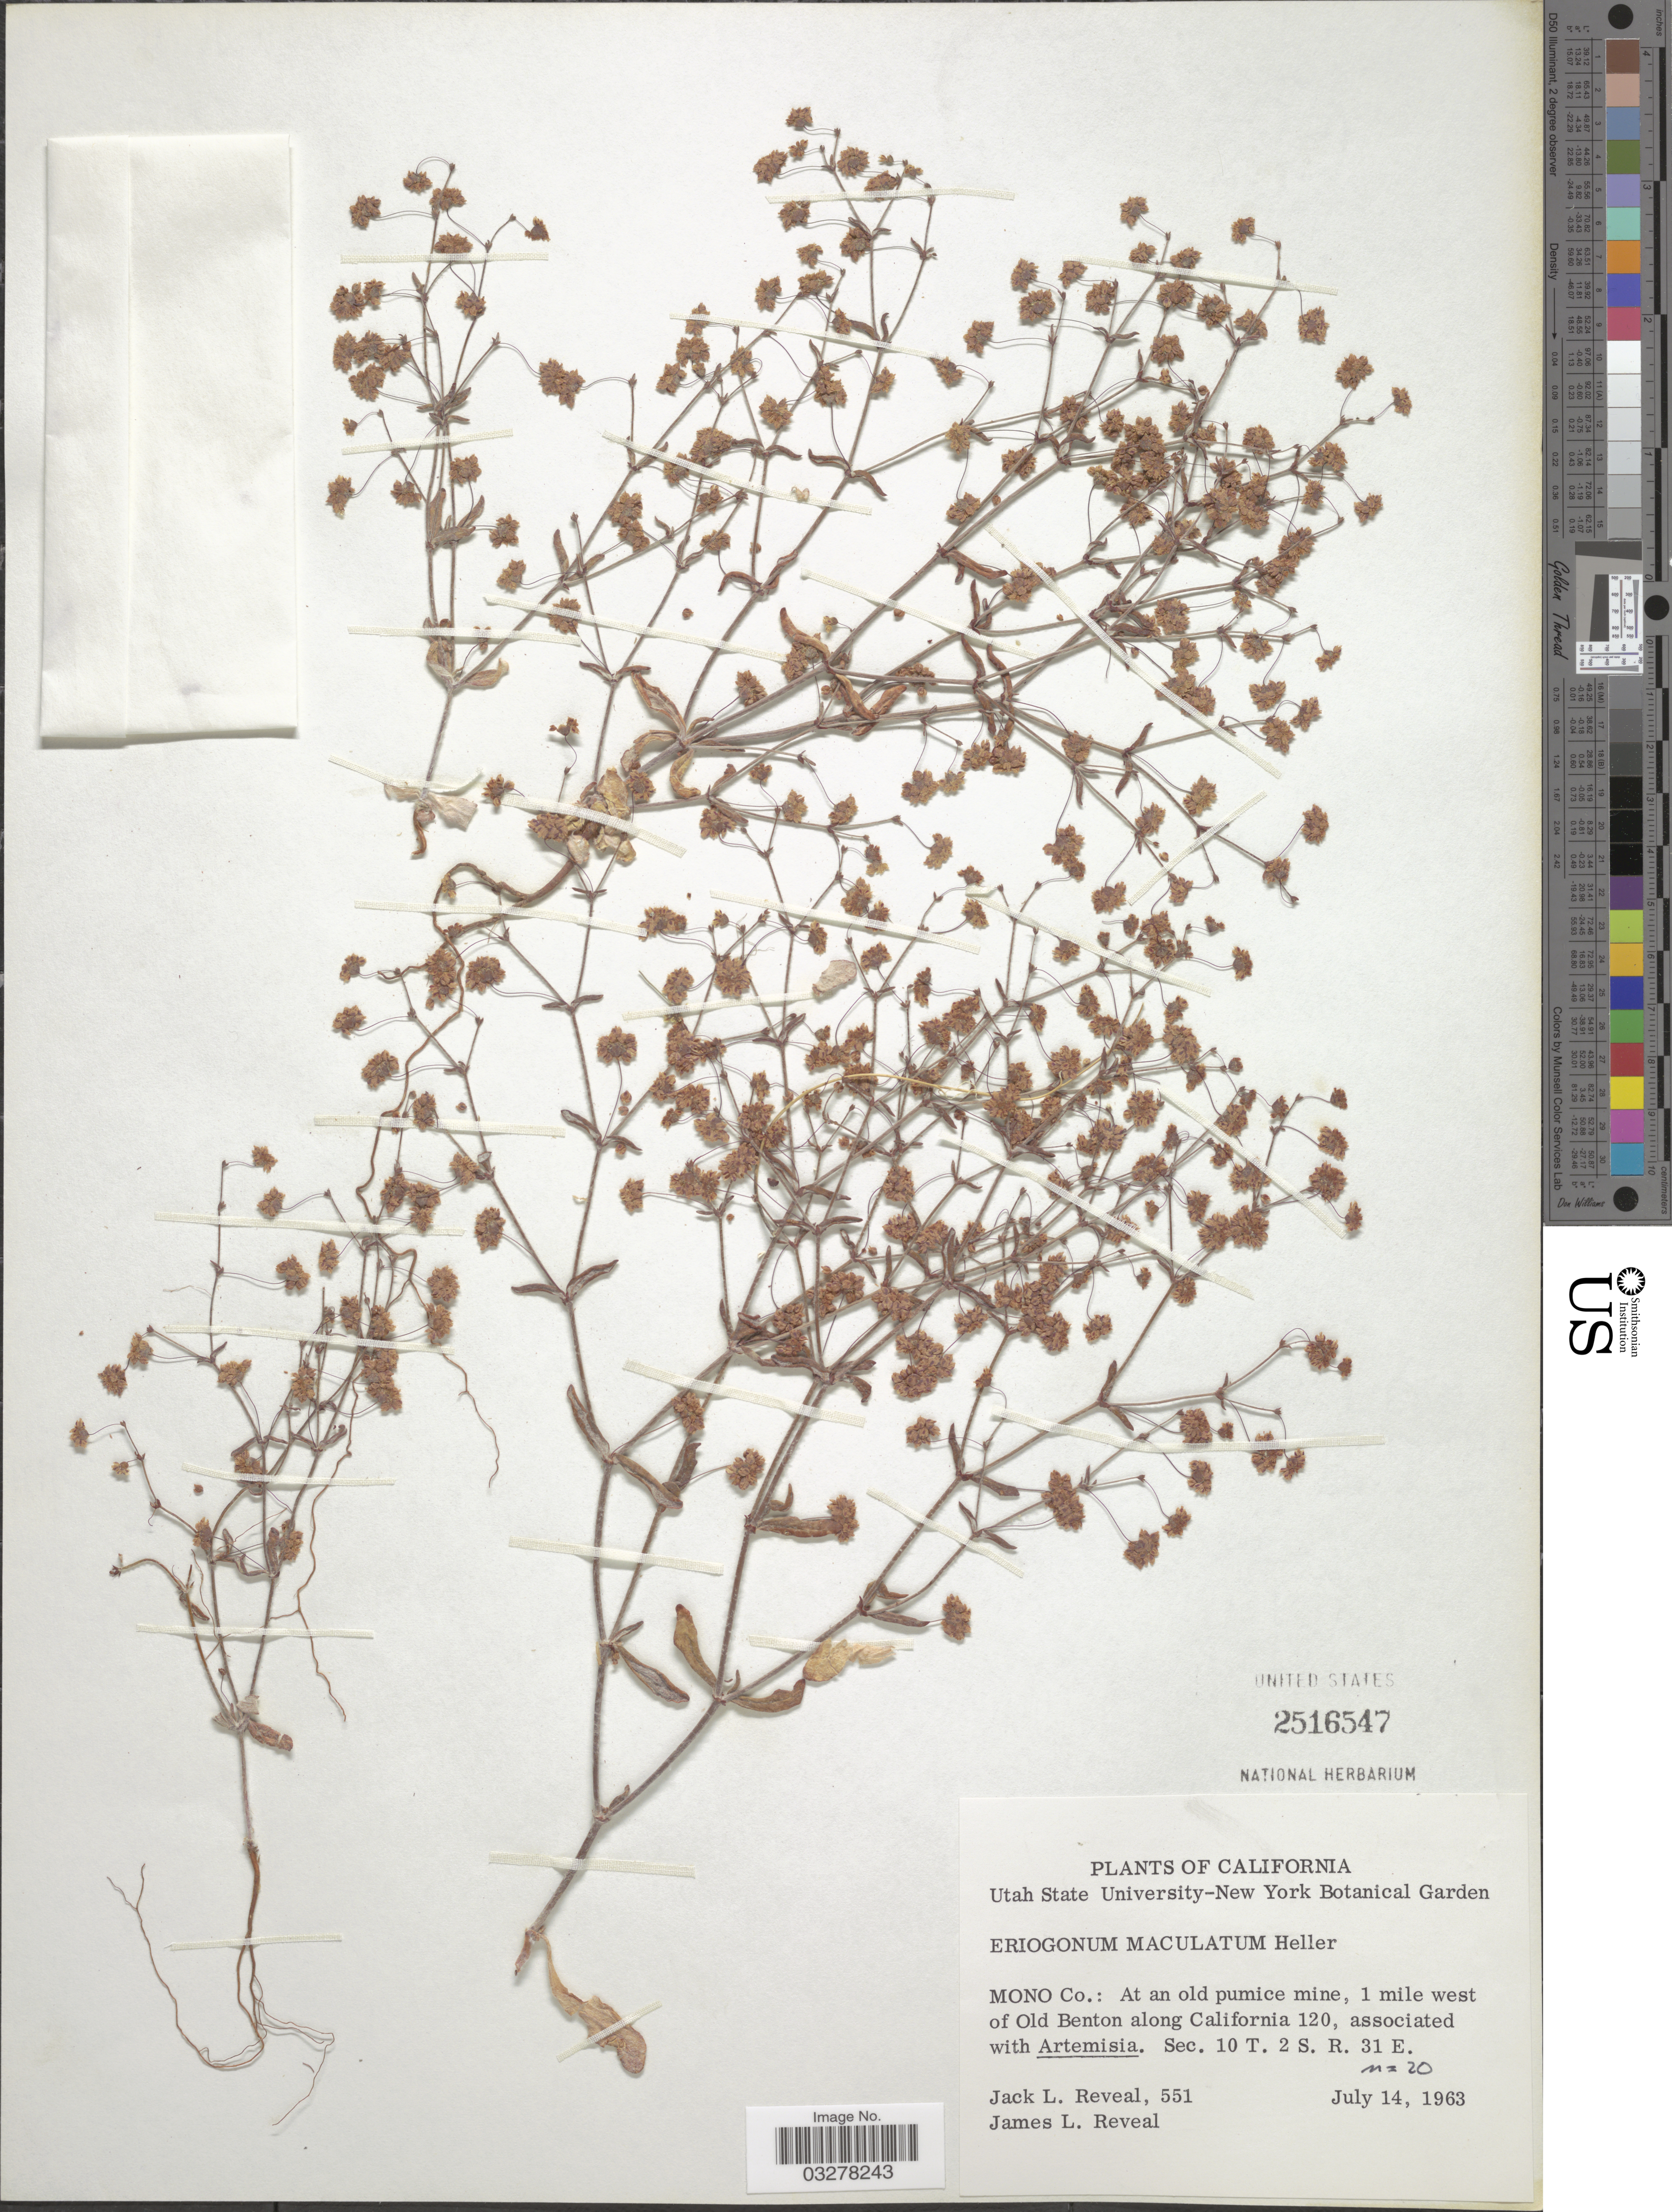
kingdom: Plantae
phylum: Tracheophyta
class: Magnoliopsida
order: Caryophyllales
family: Polygonaceae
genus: Eriogonum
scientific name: Eriogonum maculatum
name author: A. Heller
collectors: J. L. Reveal & J. L. Reveal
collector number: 551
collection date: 1963-07-14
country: United States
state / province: California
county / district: Mono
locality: Mono Co.: At an old pumice mine, 1 mile west of Old Benton along California 120. Sec. 10 T. 2 S. R. 31 E.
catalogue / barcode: US 2516547